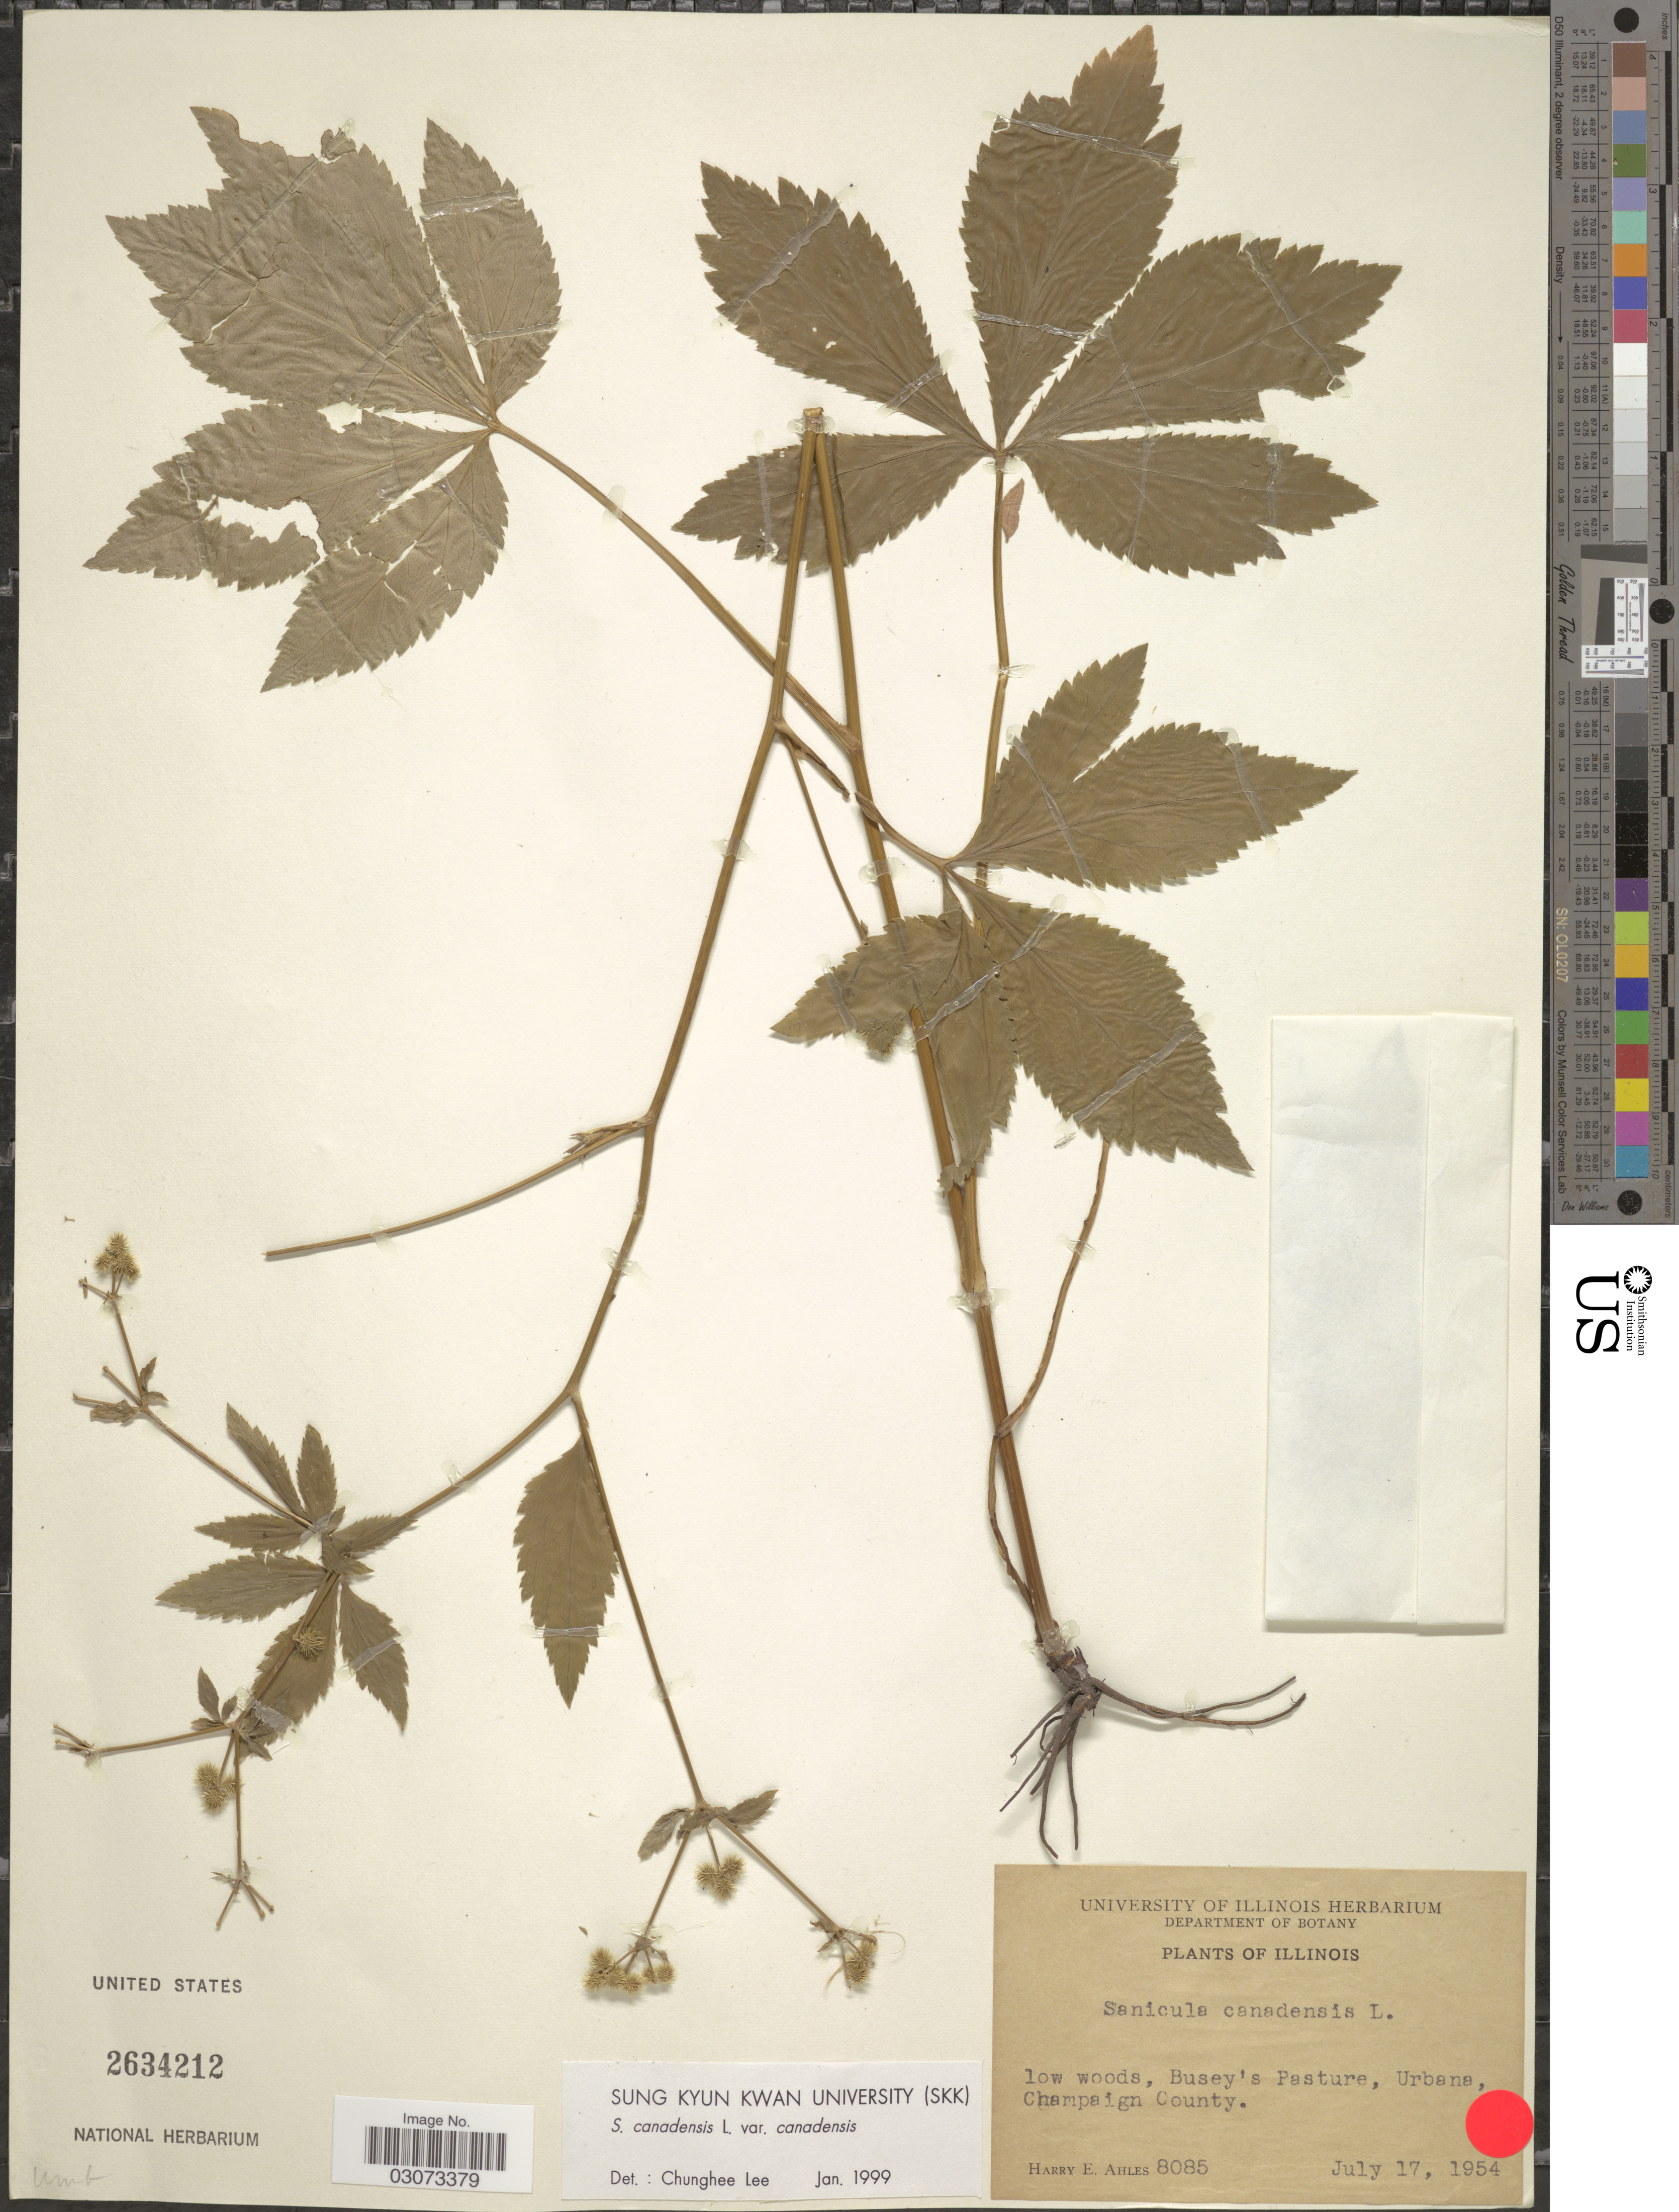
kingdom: Plantae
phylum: Tracheophyta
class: Magnoliopsida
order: Apiales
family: Apiaceae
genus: Sanicula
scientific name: Sanicula canadensis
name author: L.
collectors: H. E. Ahles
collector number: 8085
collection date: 1954-07-17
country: United States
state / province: Illinois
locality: Busey's Pasture, Urbana, Champaign County.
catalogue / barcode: US 2634212